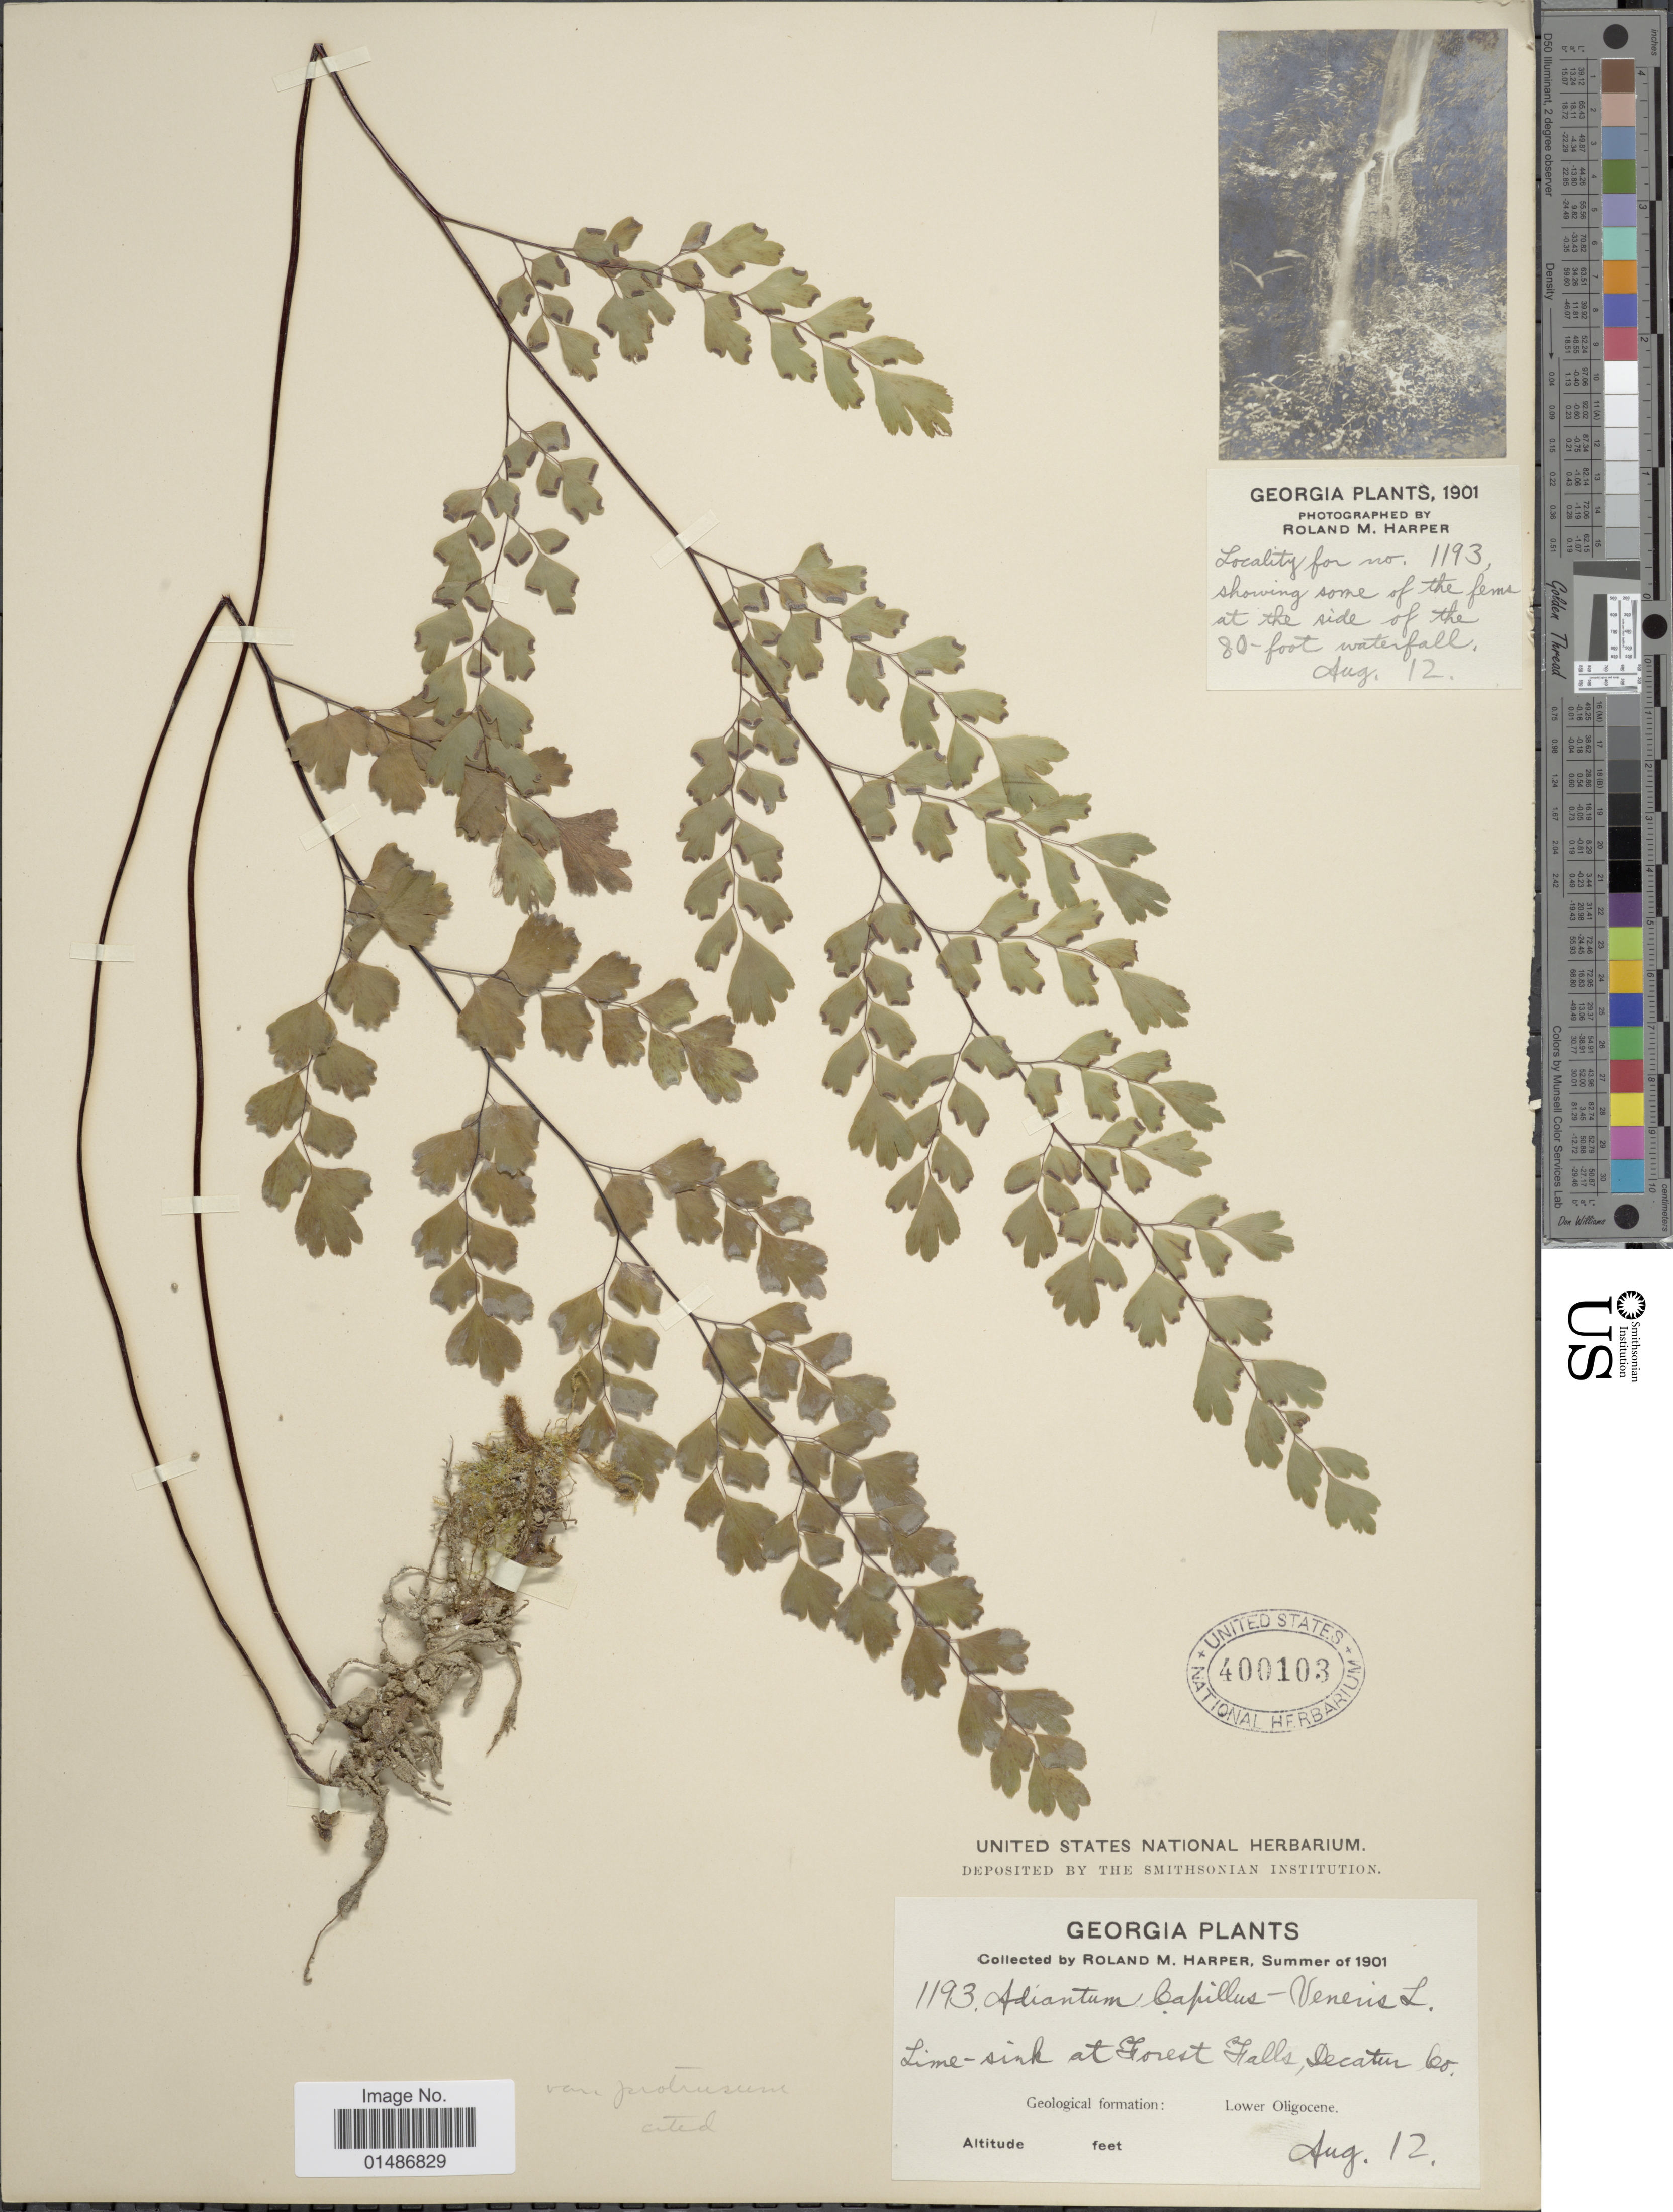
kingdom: Plantae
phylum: Tracheophyta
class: Polypodiopsida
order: Polypodiales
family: Pteridaceae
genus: Adiantum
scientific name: Adiantum capillus-veneris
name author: L.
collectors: R. M. Harper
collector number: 1193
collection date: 1901-08-12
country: United States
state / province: Georgia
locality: Lime-sink at Forest Falls, Decatur Co. Geological formation: Lower Oligocene.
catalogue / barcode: US 400103